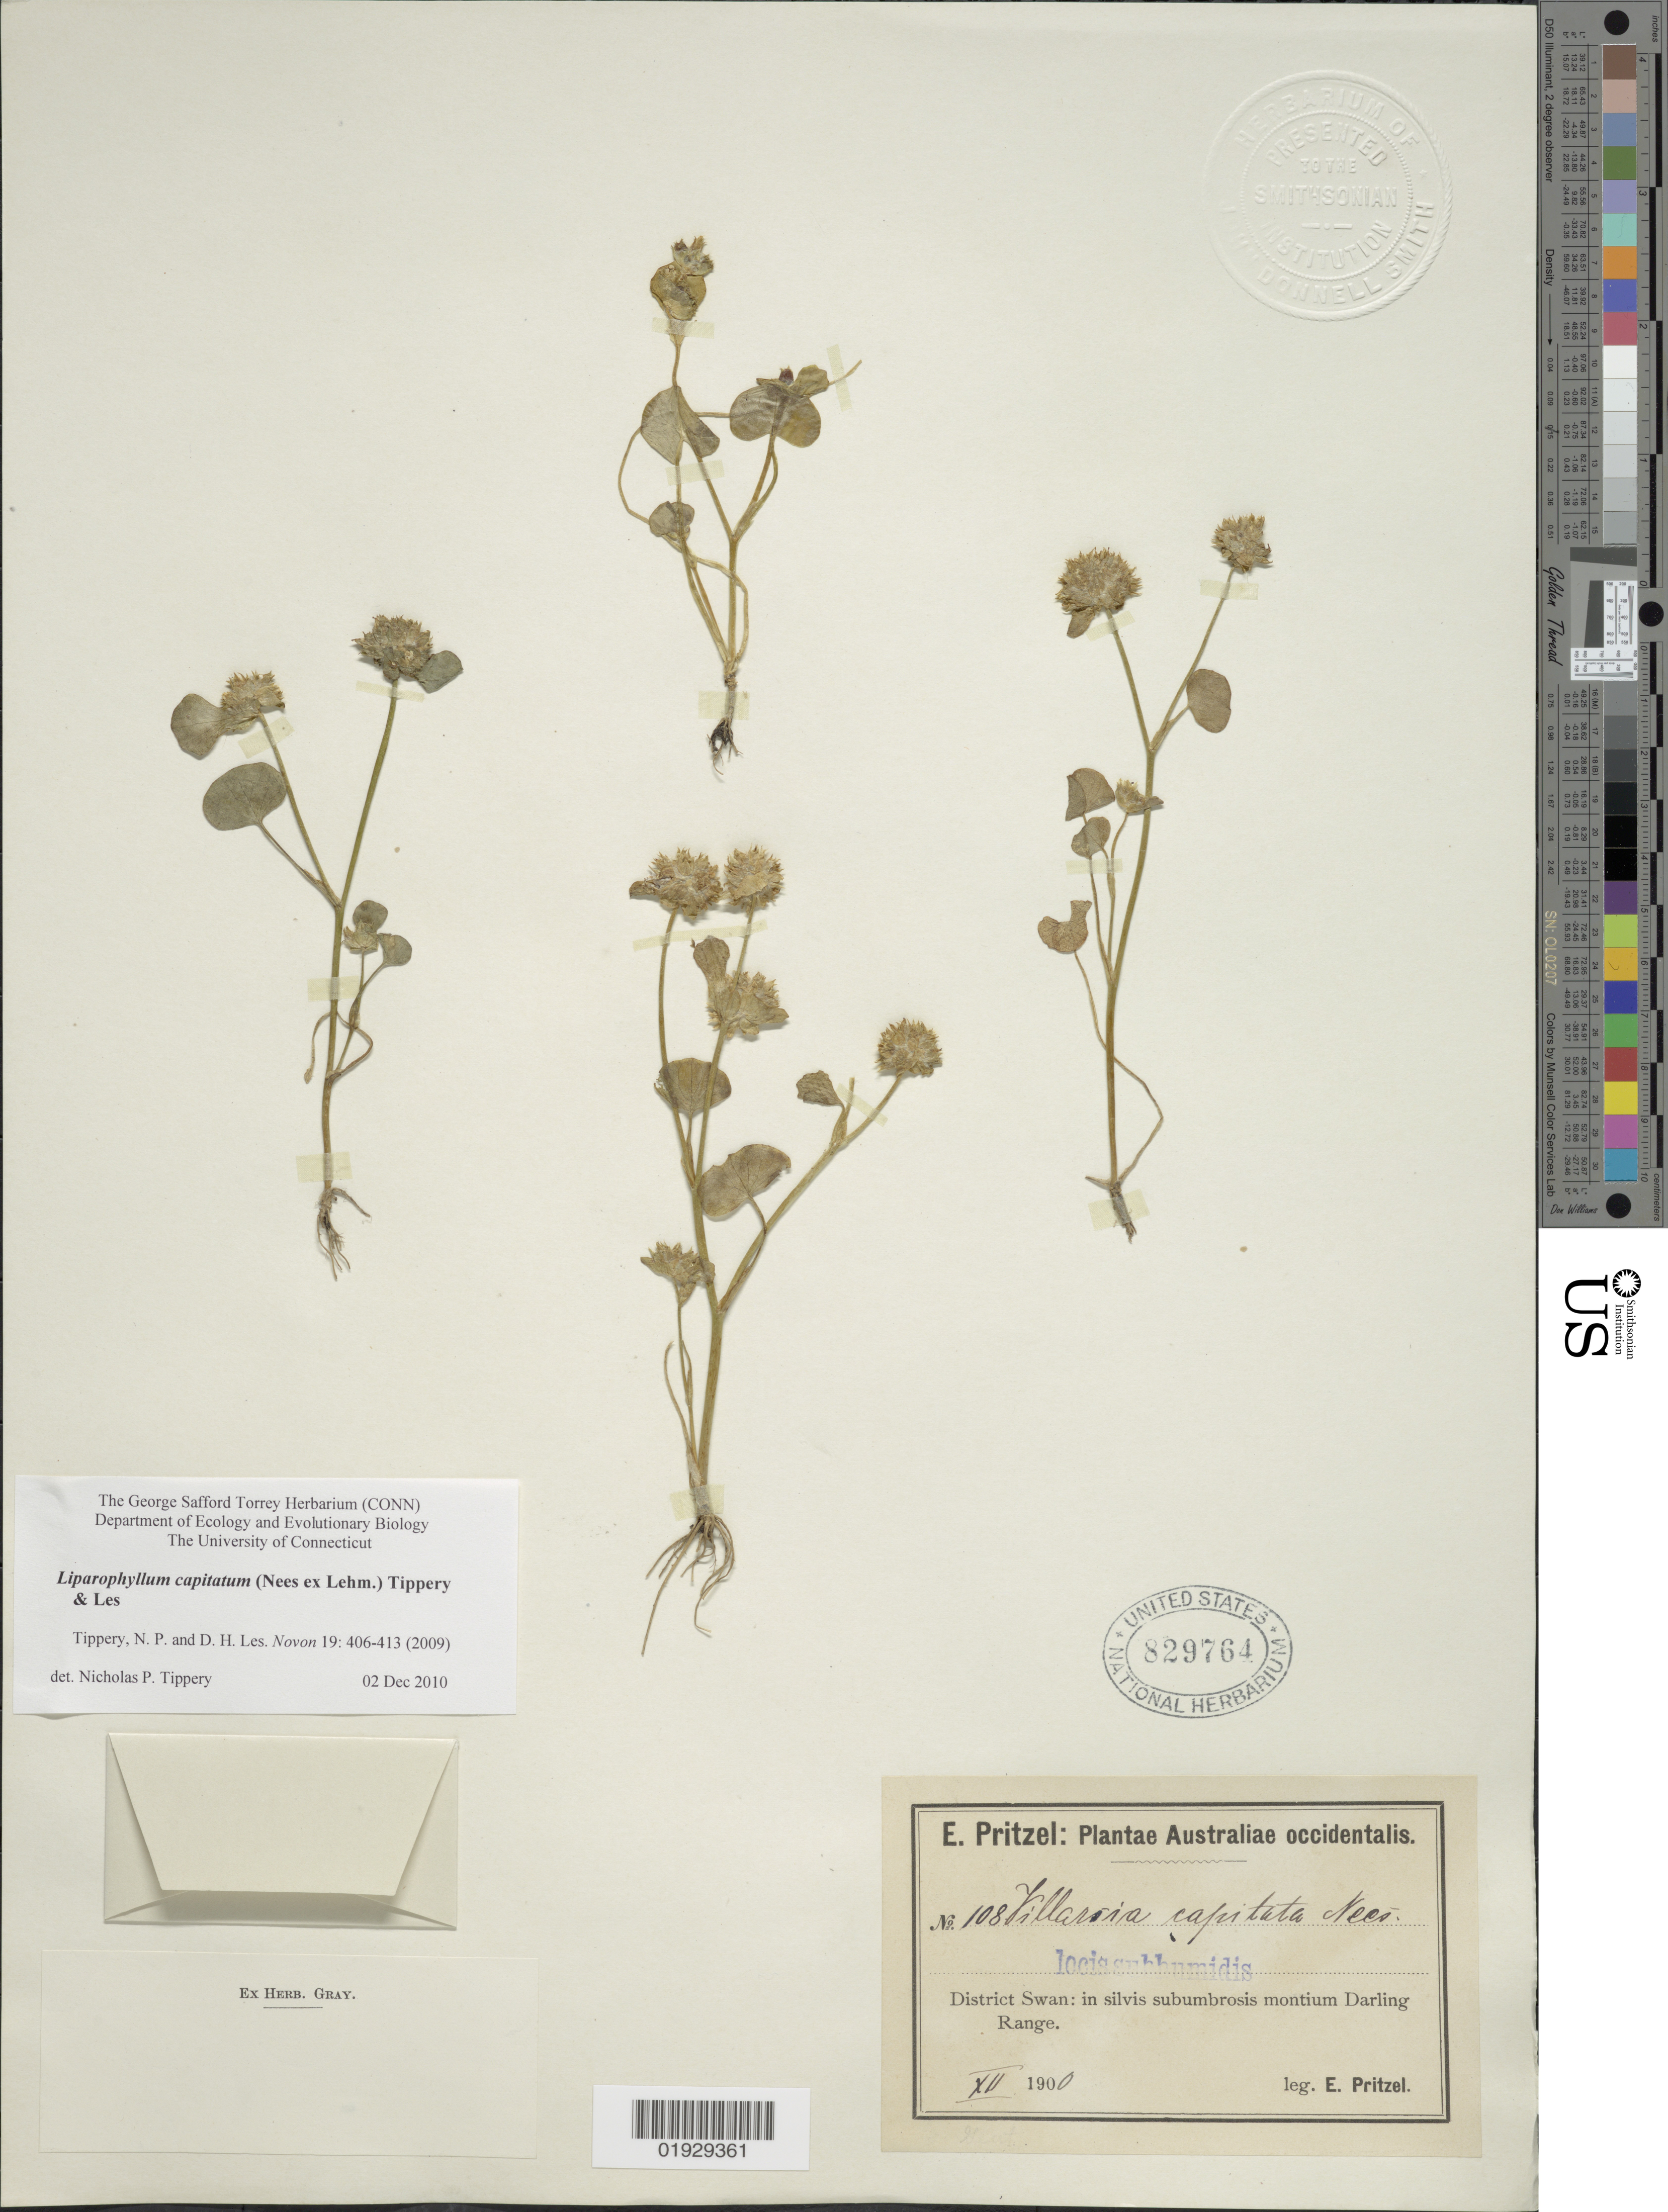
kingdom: Plantae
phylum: Tracheophyta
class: Magnoliopsida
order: Asterales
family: Menyanthaceae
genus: Liparophyllum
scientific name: Liparophyllum capitatum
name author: (Nees) Tippery & Les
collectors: E. G. Pritzel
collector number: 108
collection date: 1900-12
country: Australia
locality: Australiae occidentalis. District Swan: in silvis subumbrosis montium Darling Range.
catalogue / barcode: US 829764